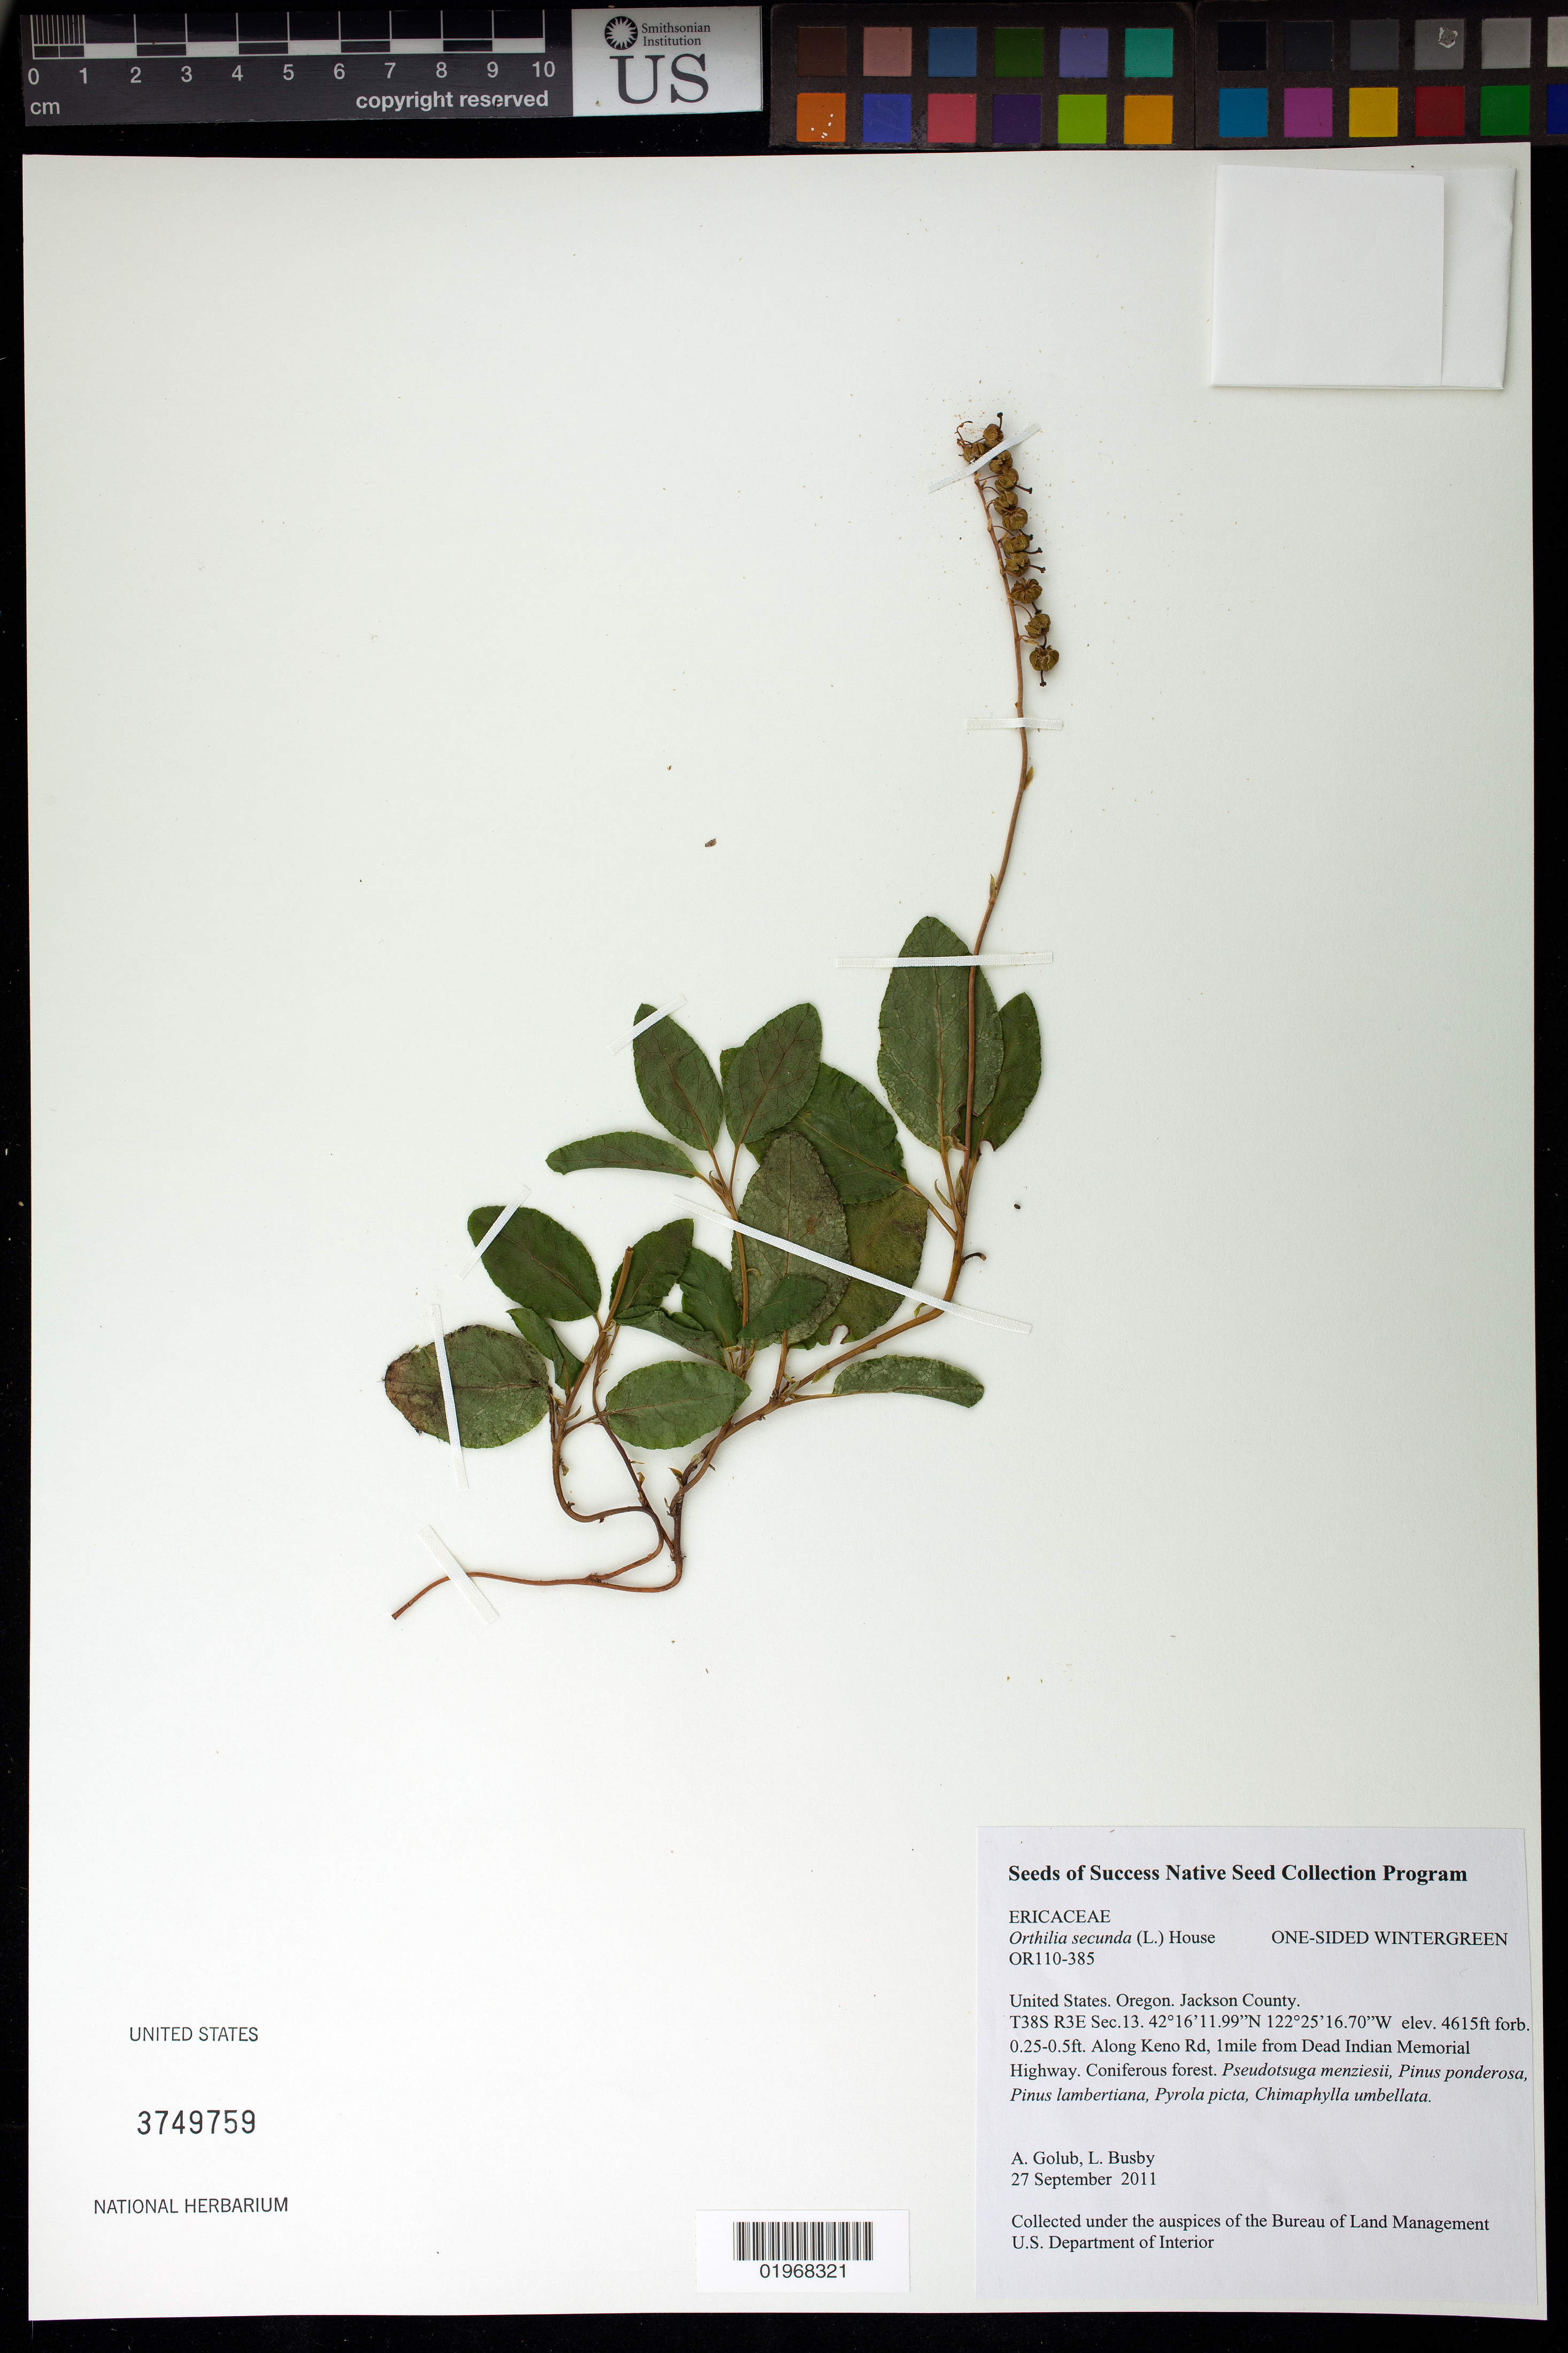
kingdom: Plantae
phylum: Tracheophyta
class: Magnoliopsida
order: Ericales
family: Ericaceae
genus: Orthilia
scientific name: Orthilia secunda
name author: (L.) House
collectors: A. Golub & L. Busby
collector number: OR110-385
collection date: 2011-09-27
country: United States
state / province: Oregon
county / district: Jackson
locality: Along Keno Rd., 1 mi. from Dead Indian Memorial Hwy.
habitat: Coniferous forest. With Pinus ponderosa, Pinus lambertiana, Pyrola picta, ect.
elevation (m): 1407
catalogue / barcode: US 3749759